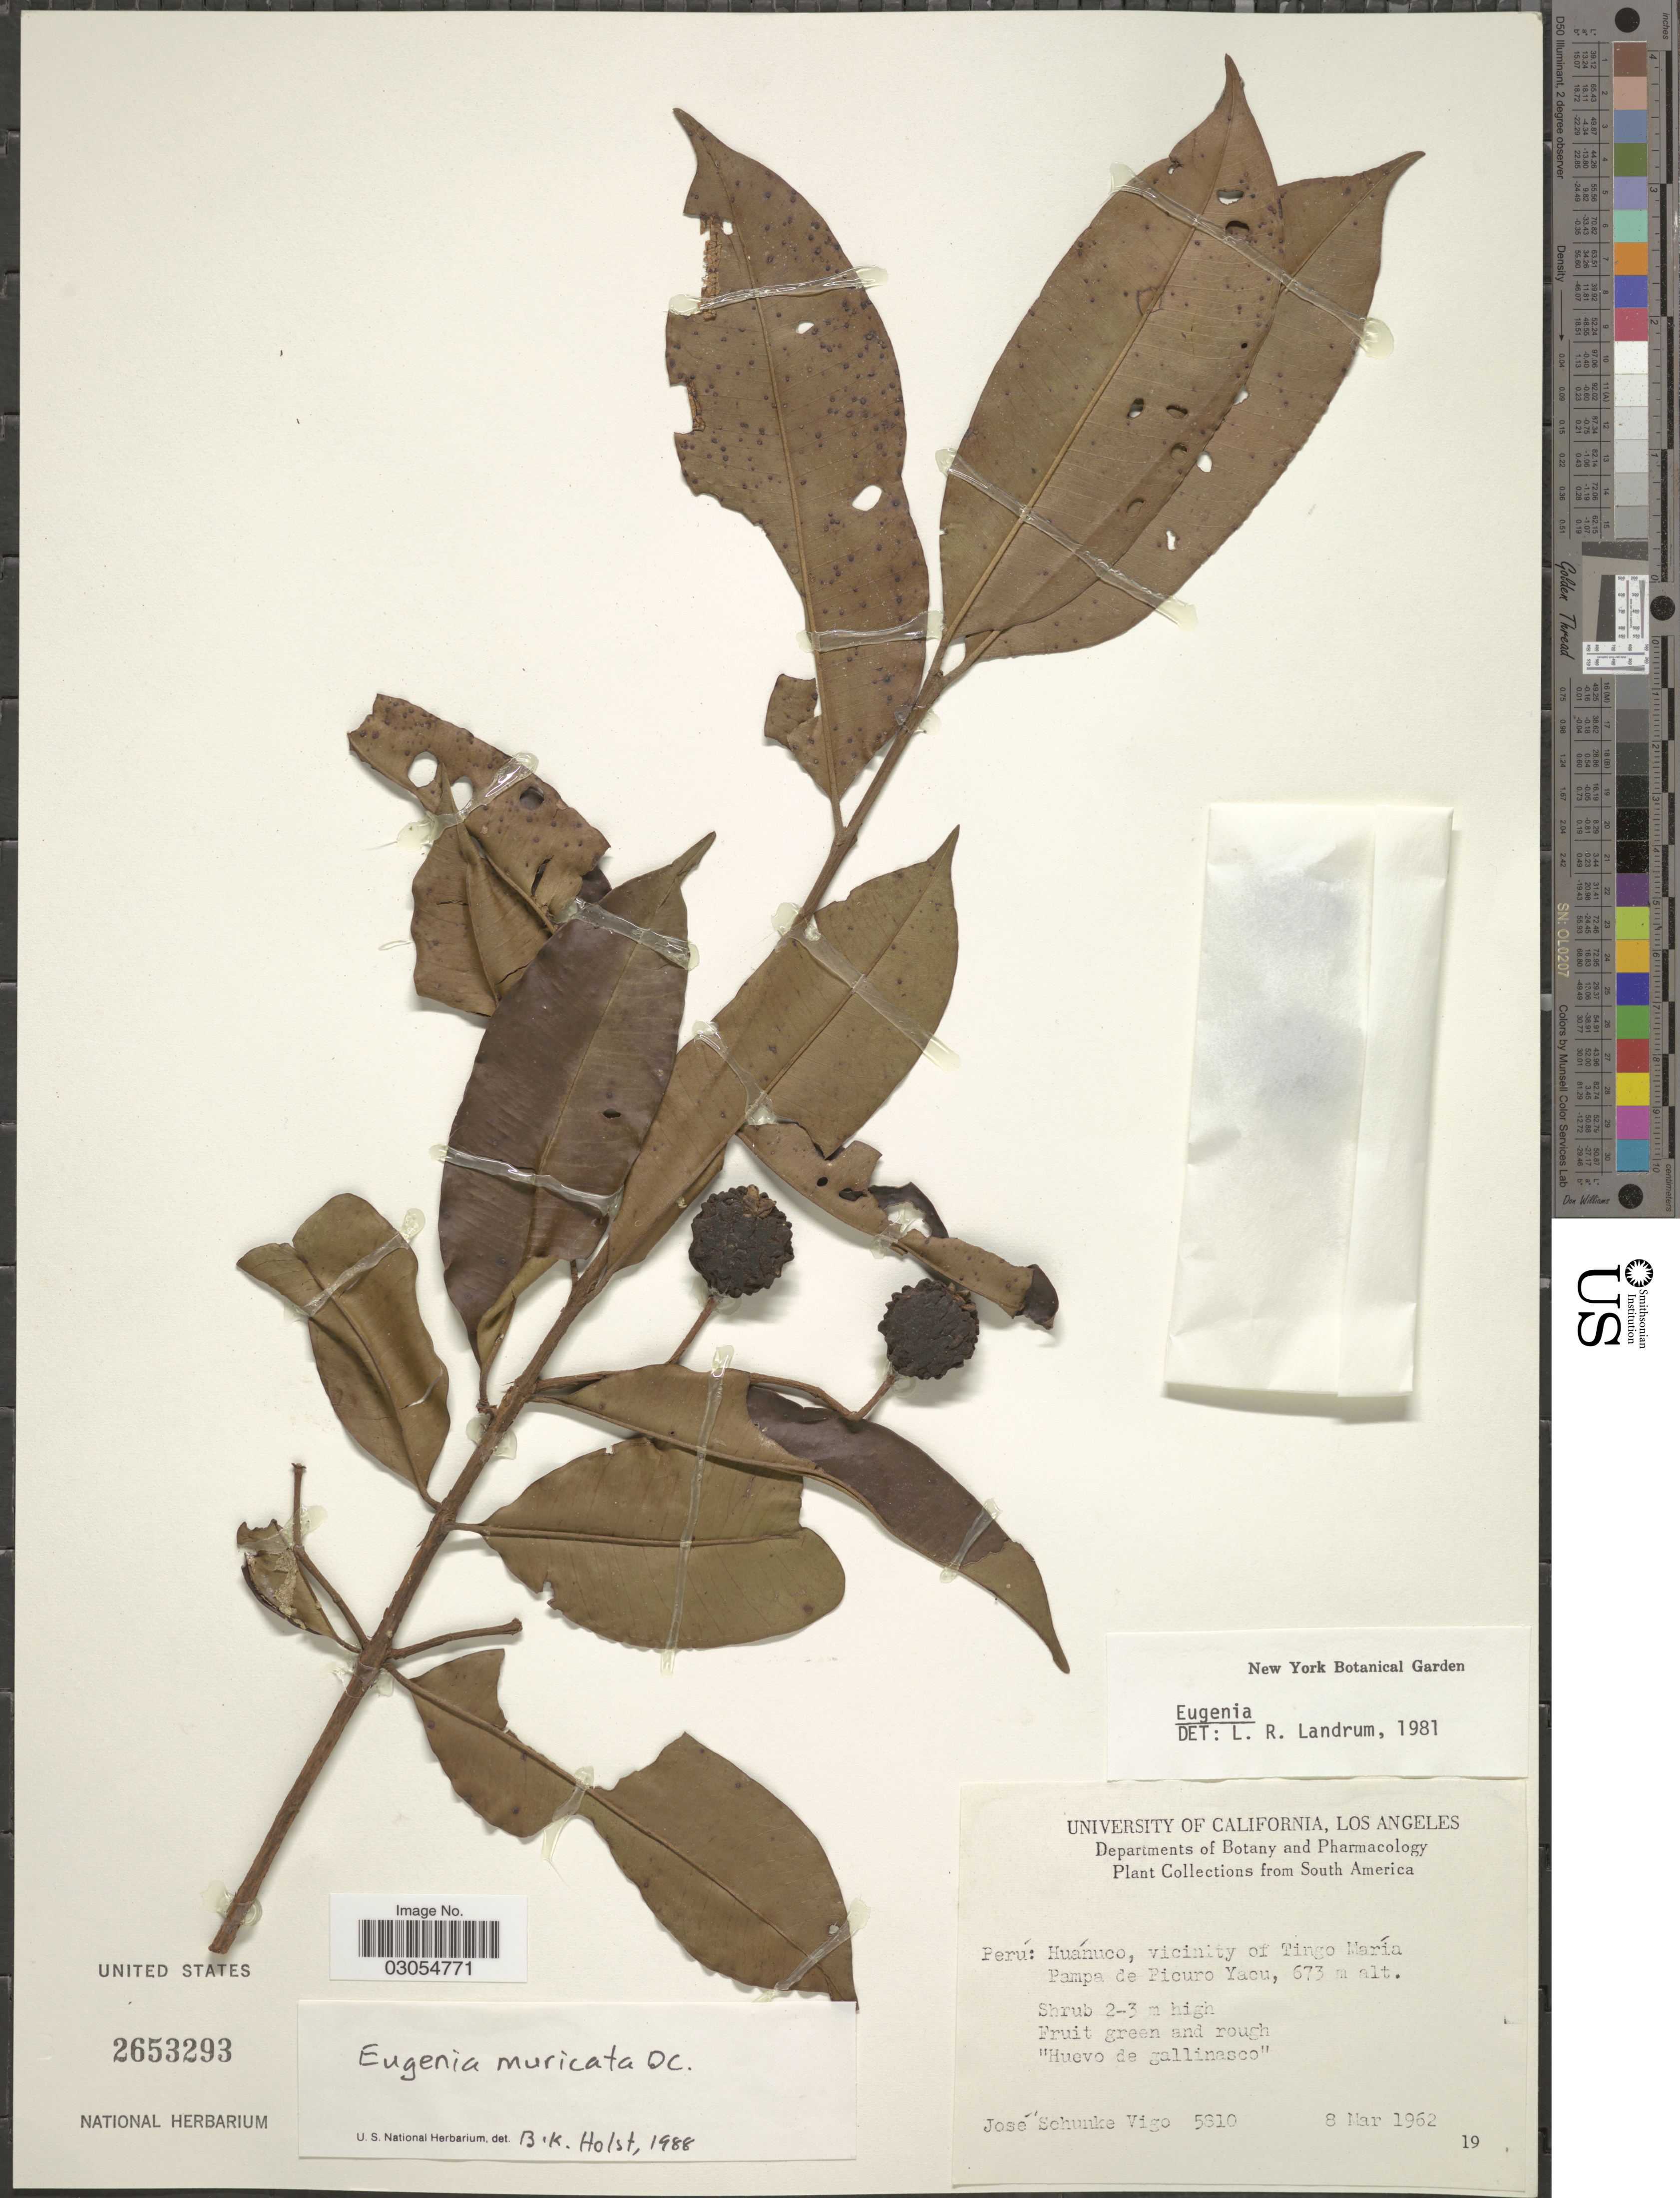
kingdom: Plantae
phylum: Tracheophyta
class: Magnoliopsida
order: Myrtales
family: Myrtaceae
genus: Eugenia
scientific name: Eugenia muricata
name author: DC.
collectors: J. Schunke Vigo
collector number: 5810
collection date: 1962-03-08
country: Peru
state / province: Huánuco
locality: Vicinity of Tingo María. Pampa de Picuro Yacu.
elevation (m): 673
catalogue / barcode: US 2653293